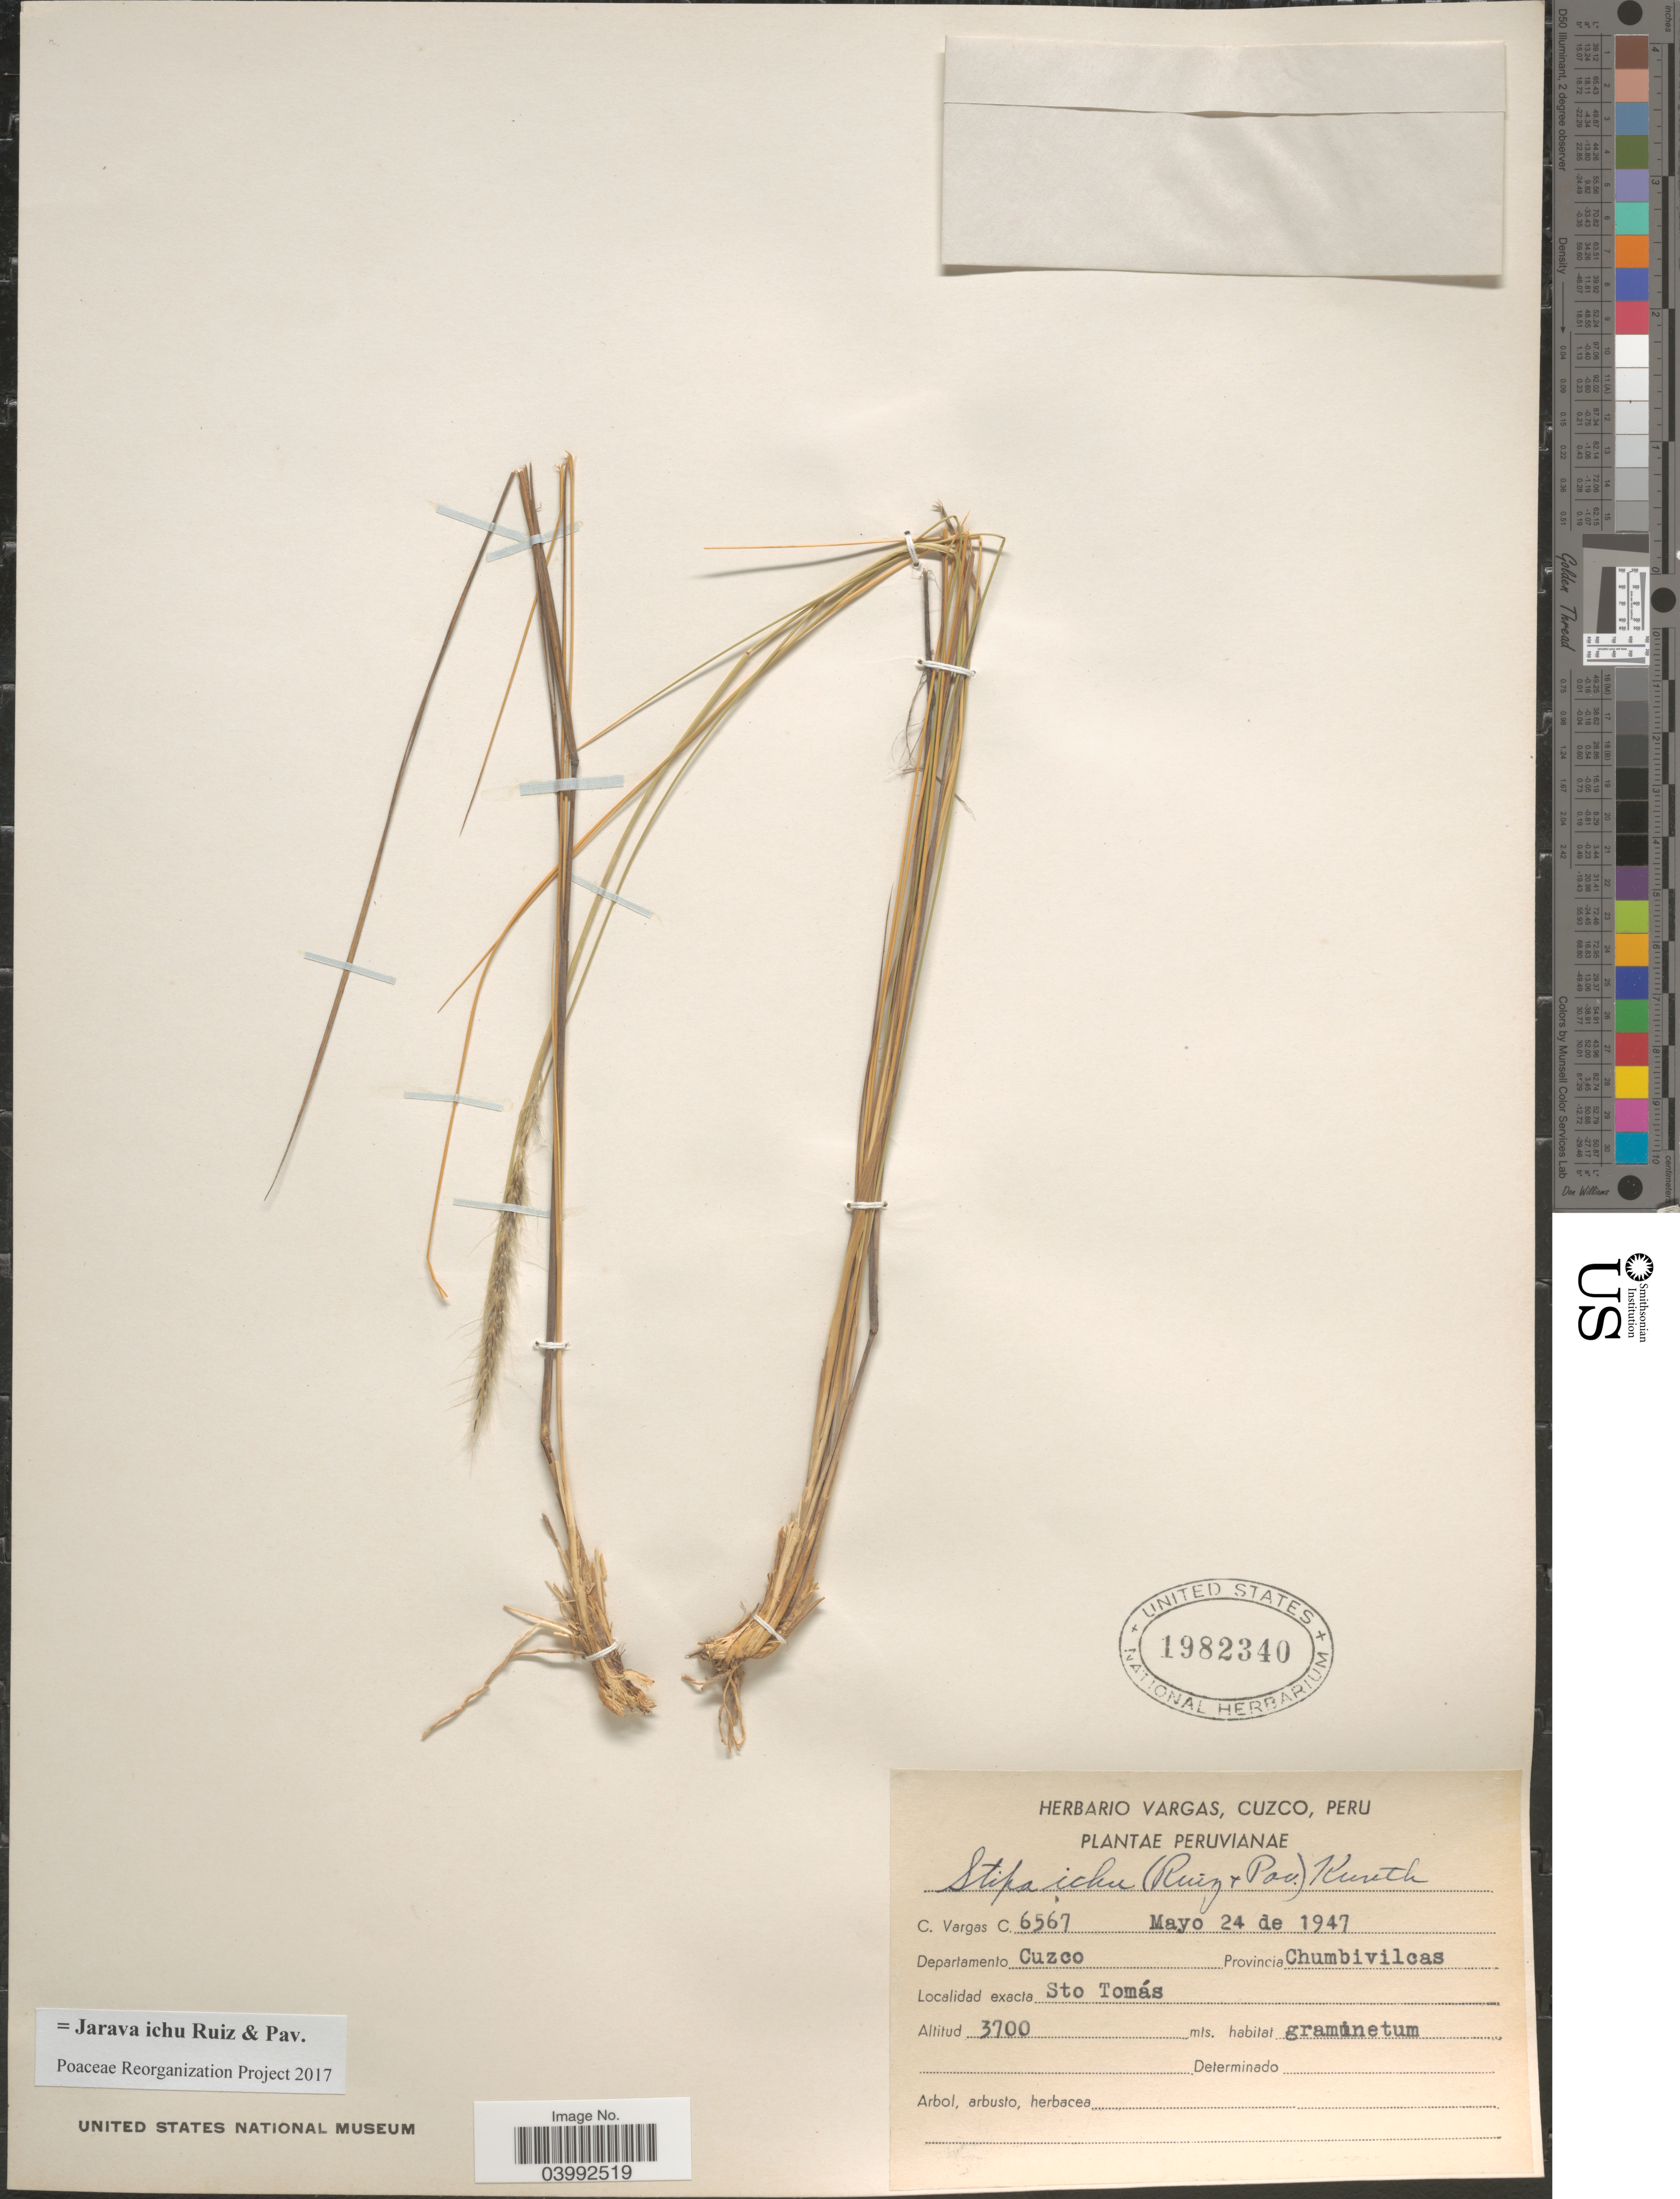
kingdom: Plantae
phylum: Tracheophyta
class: Liliopsida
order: Poales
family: Poaceae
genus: Jarava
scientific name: Jarava ichu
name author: Ruiz & Pav.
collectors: C. Vargas Calderón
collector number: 6567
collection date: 1947-05-24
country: Peru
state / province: Cusco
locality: Departamento Cuzco. Provincia Chumbivilcas. Sto Tomás.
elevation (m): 3700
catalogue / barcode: US 1982340